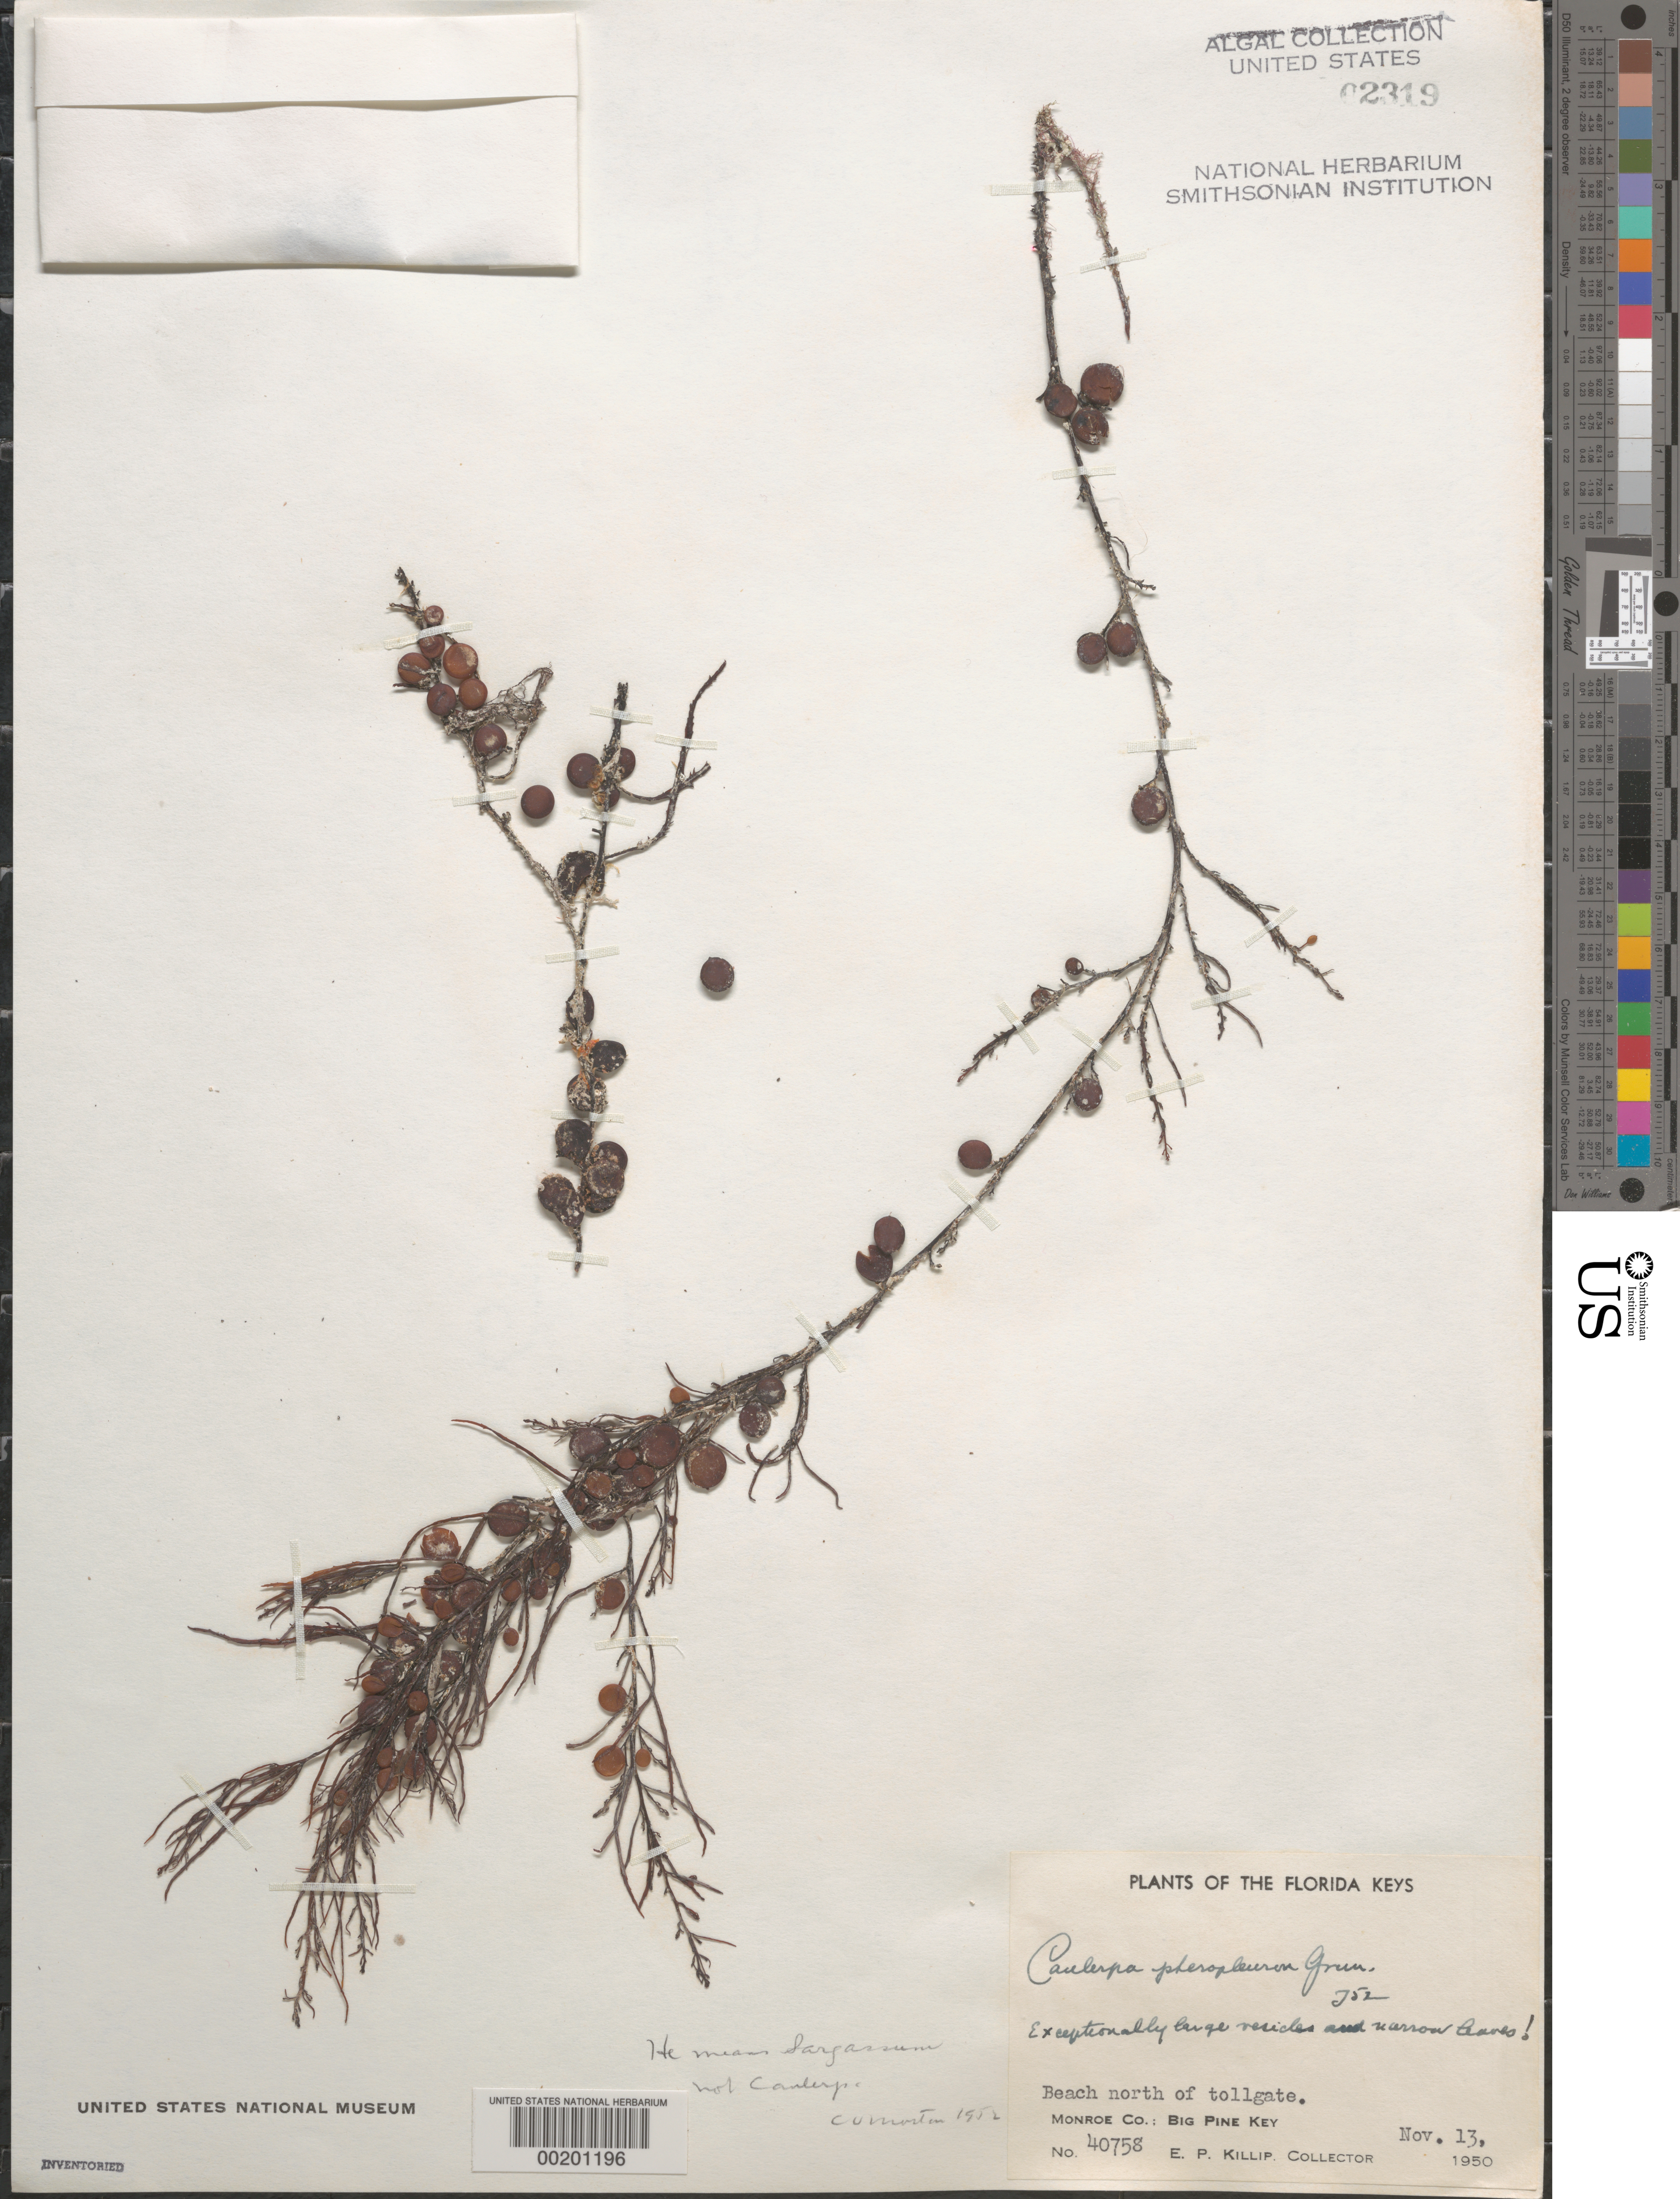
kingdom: Chromista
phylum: Ochrophyta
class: Phaeophyceae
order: Fucales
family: Sargassaceae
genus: Sargassum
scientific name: Sargassum pteropleuron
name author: Grunow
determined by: Taylor, William R.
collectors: E. P. Killip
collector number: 40758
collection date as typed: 13 Nov 1950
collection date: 1950-11-13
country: United States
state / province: Florida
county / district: Monroe County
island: Big Pine Key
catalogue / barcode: US 2319